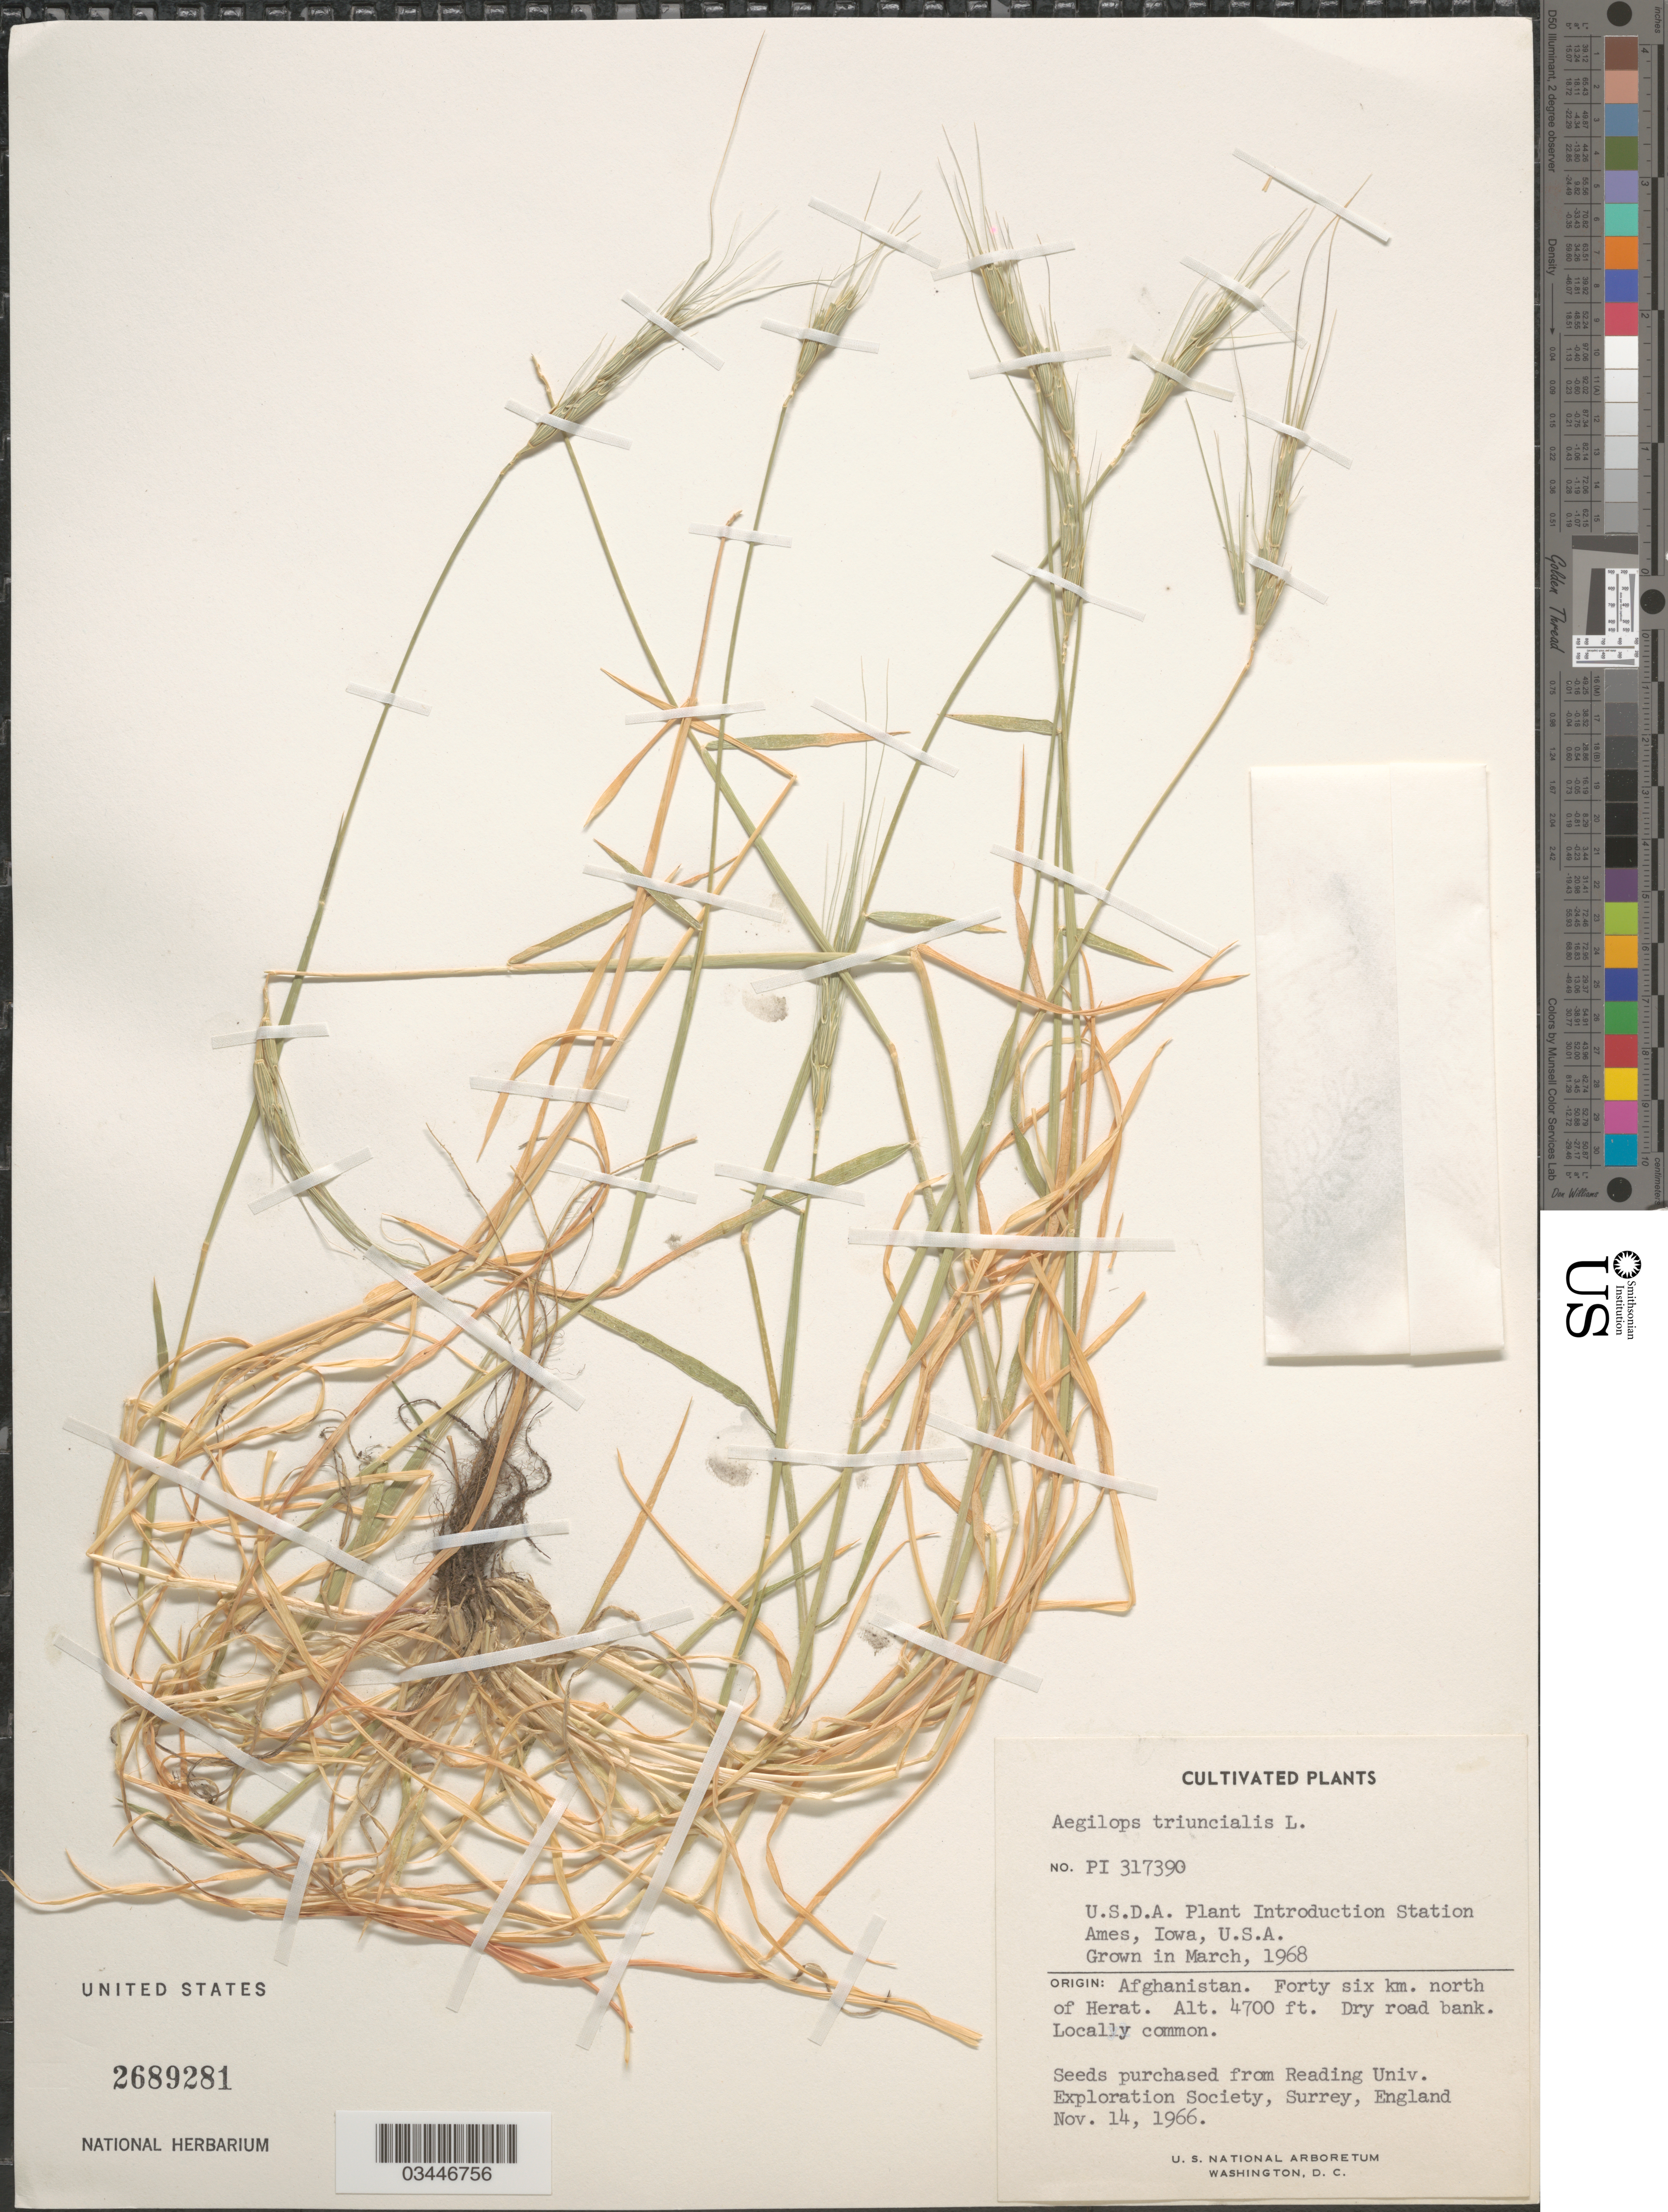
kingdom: Plantae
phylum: Tracheophyta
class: Liliopsida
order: Poales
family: Poaceae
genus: Aegilops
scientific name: Aegilops triuncialis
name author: L.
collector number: PI 317390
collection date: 1968-03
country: United States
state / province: Iowa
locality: U.S.D.A. Plant Introduction Station Ames.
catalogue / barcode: US 2689281